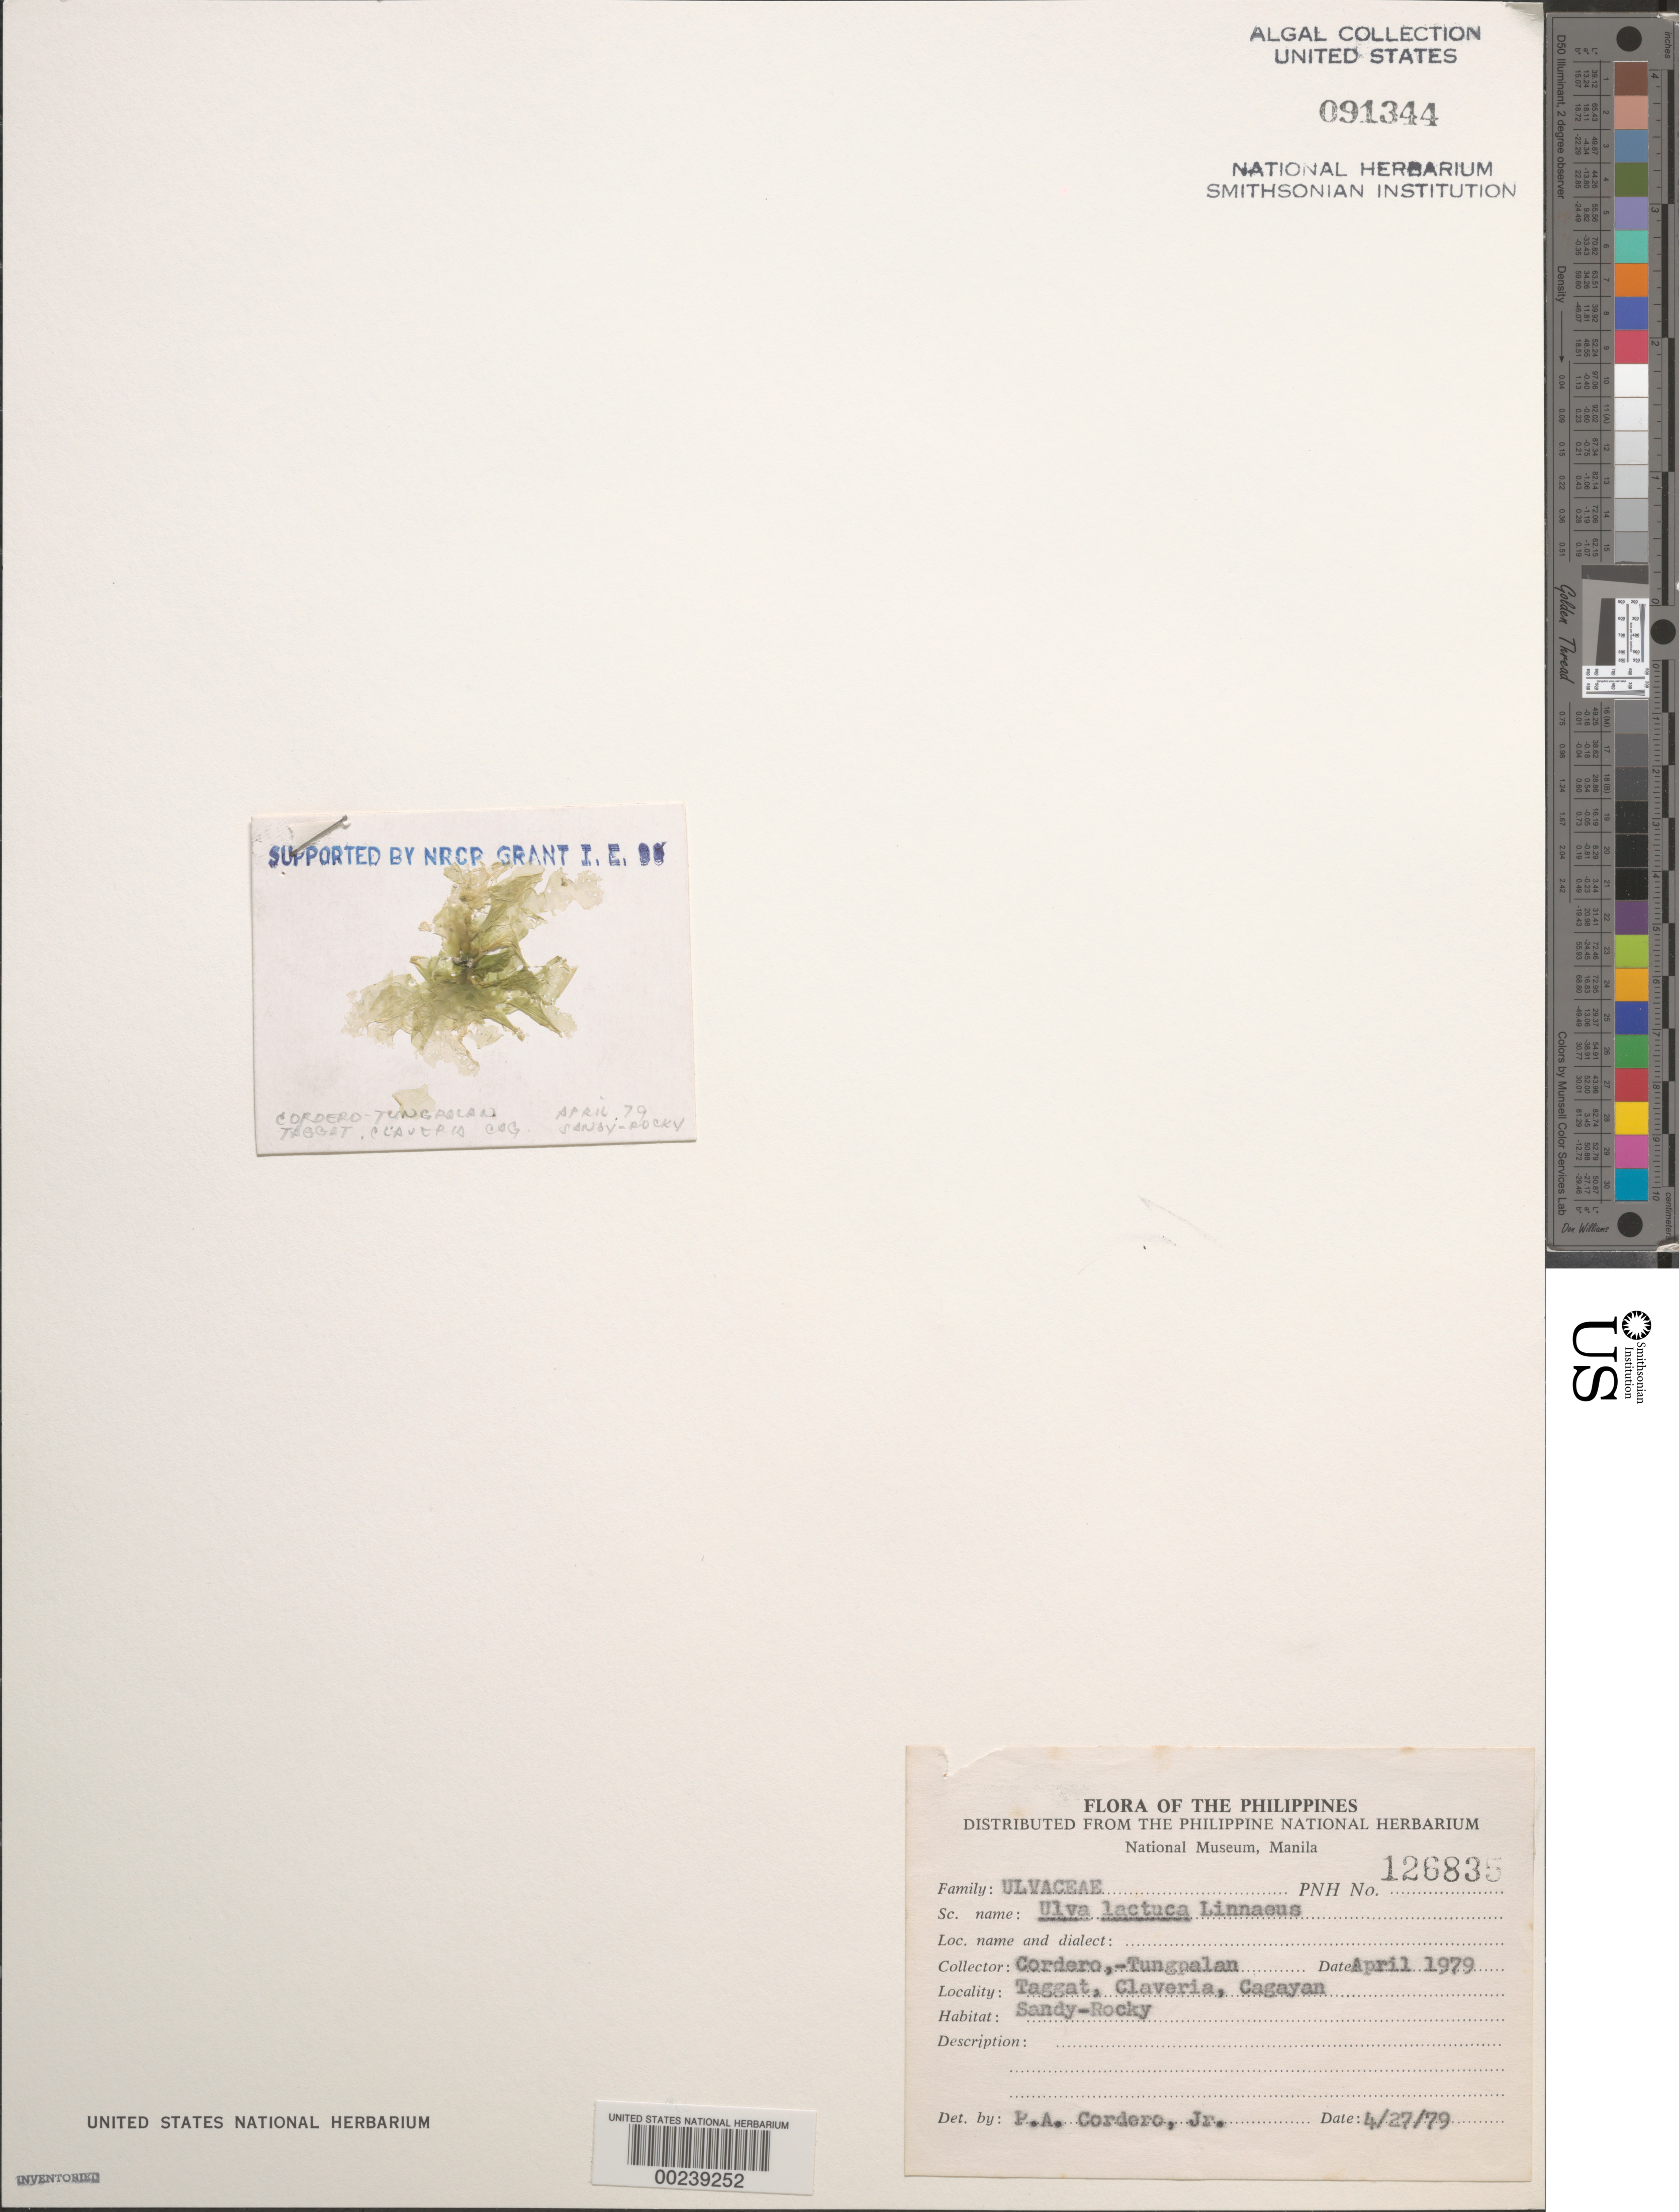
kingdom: Plantae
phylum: Chlorophyta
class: Ulvophyceae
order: Ulvales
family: Ulvaceae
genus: Ulva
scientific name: Ulva lactuca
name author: L.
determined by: Cordero, P. A., Jr.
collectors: P. A. Cordero & A. Tungpalan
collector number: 126835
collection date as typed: Apr 1979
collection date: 1979-04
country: Philippines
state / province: Cagayan Valley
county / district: Cagayan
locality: Taggat, claveria, cagayan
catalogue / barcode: US 91344